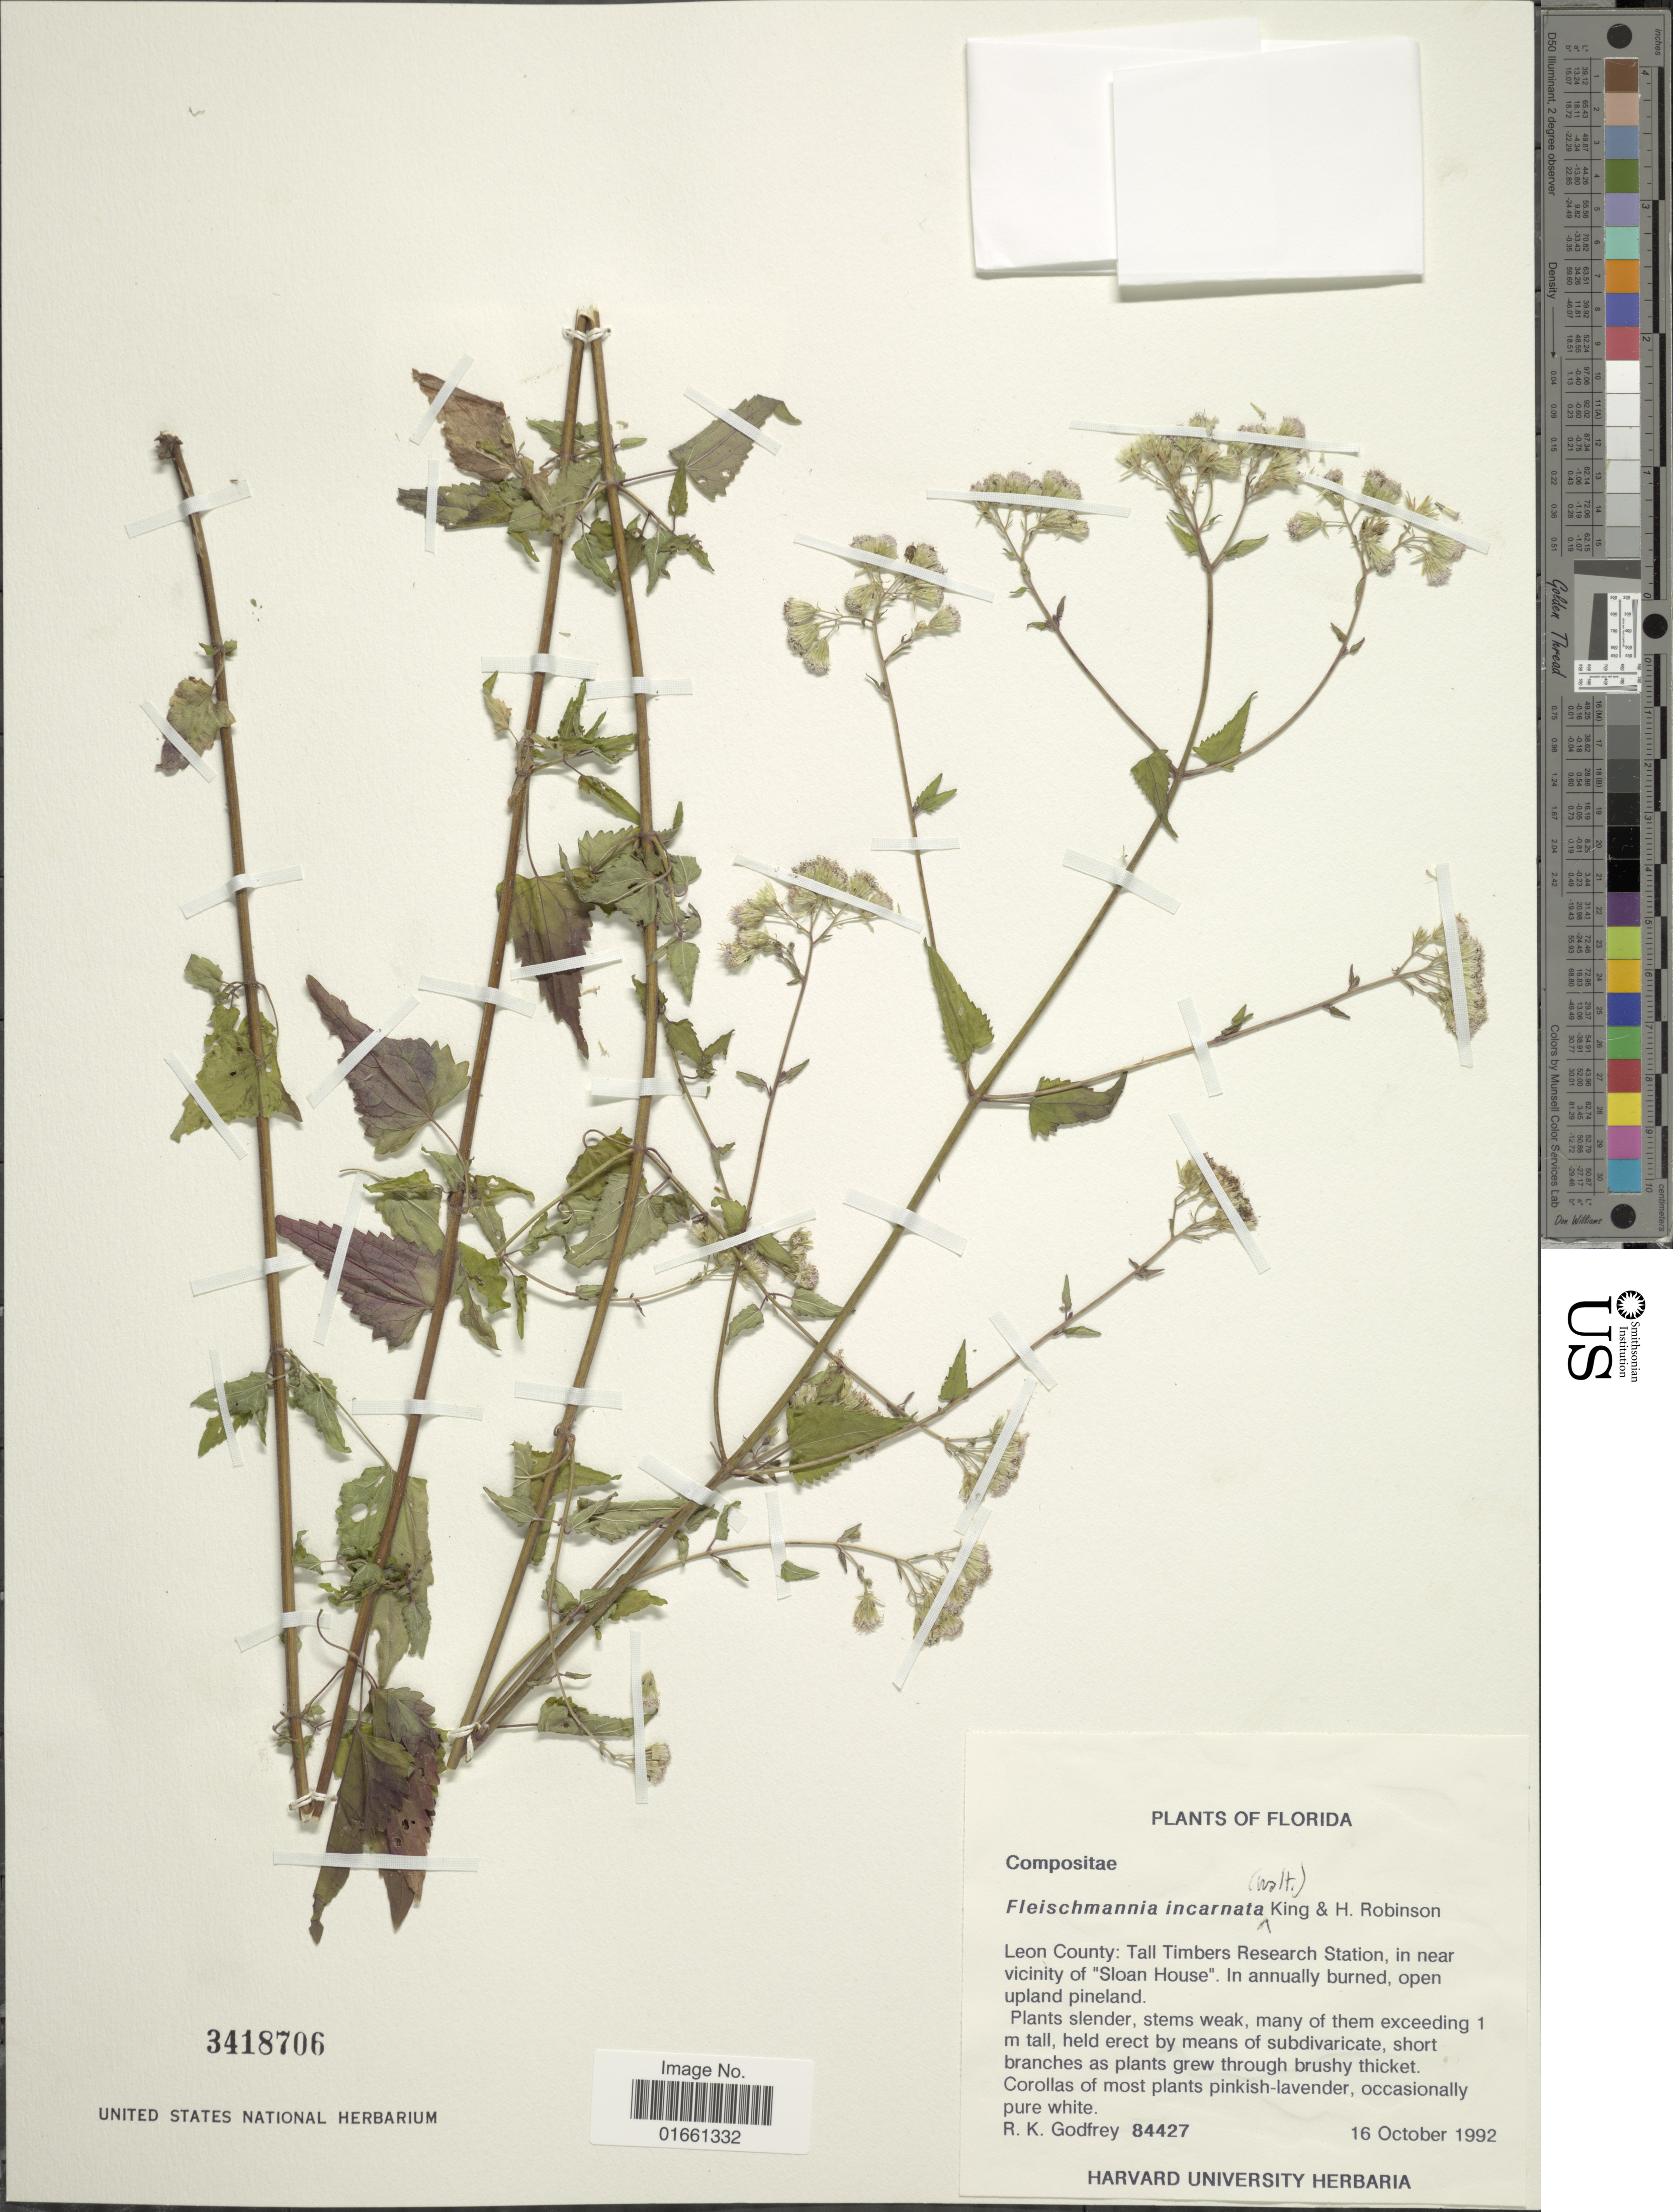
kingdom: Plantae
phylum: Tracheophyta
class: Magnoliopsida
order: Asterales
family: Asteraceae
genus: Fleischmannia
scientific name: Fleischmannia incarnata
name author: (Walter) R.M. King & H. Rob.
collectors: R. K. Godfrey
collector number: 84427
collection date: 1992-10-16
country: United States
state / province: Florida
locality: Leon County: Tall Timbers Research Station, in near vicinity of Sloan House.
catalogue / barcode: US 3418706